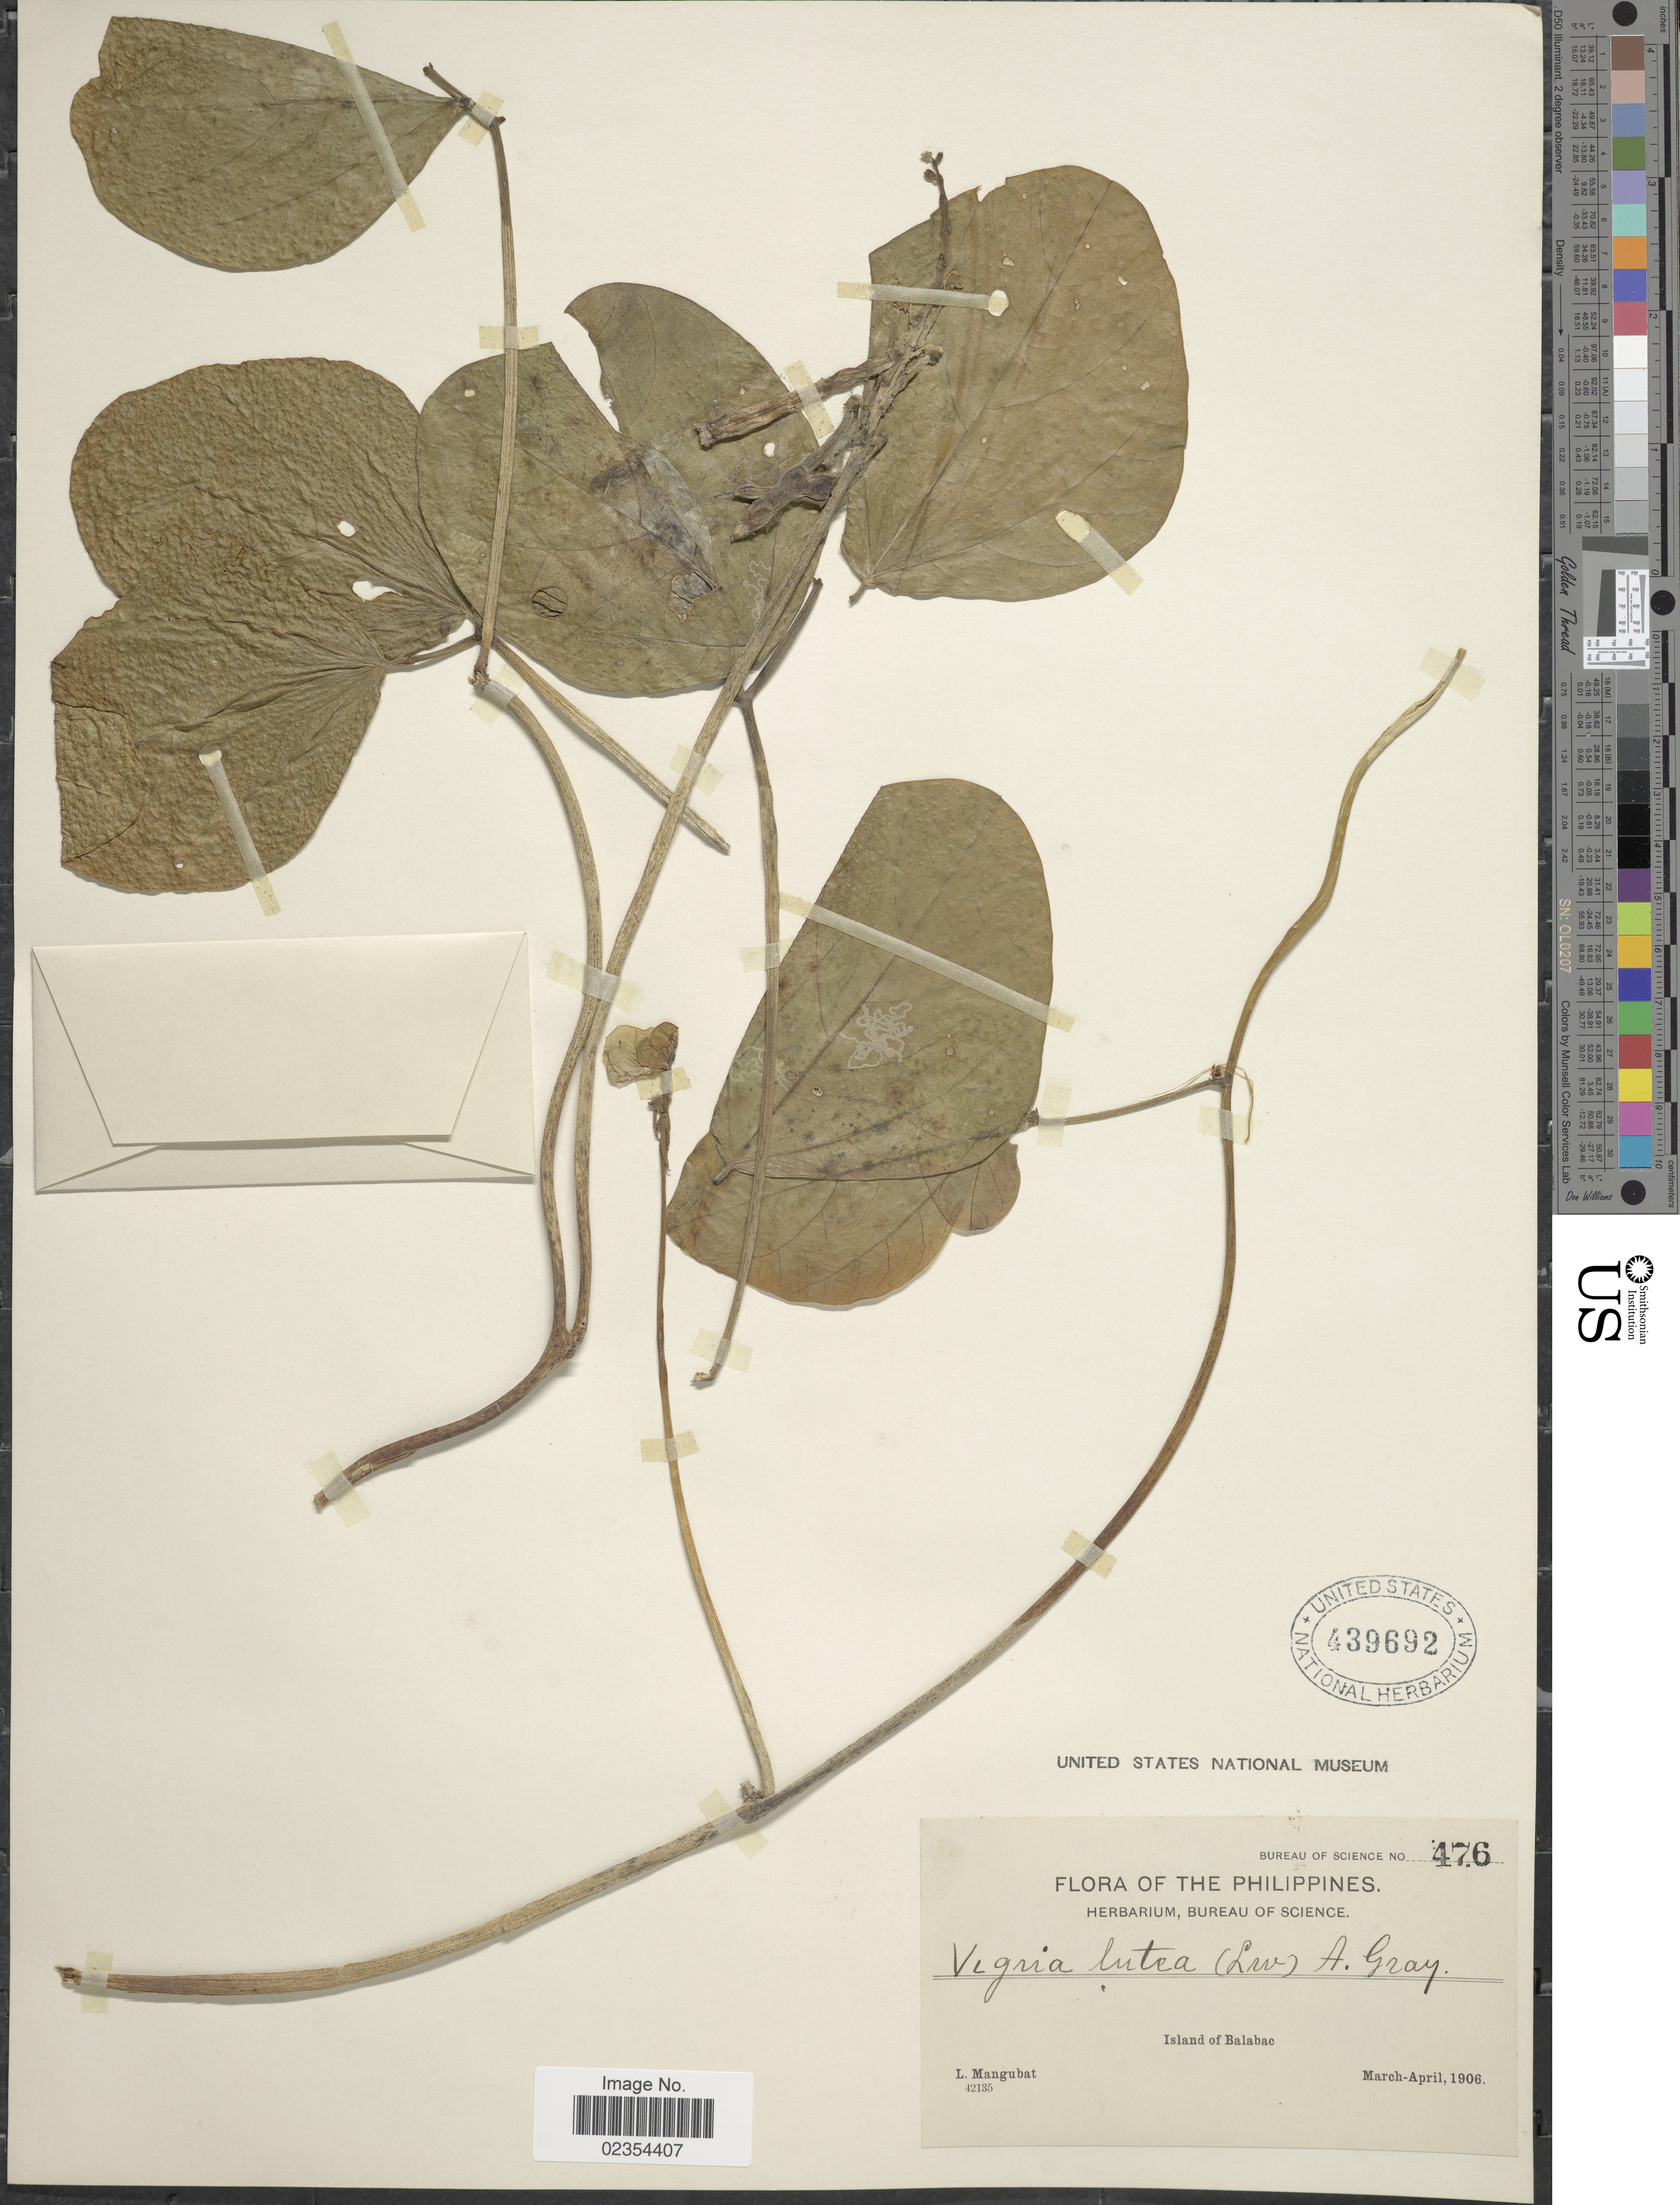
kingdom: Plantae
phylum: Tracheophyta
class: Magnoliopsida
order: Fabales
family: Fabaceae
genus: Vigna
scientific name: Vigna marina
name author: (Burm.) Merr.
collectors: L. Mangubat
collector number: Bureau of Science 476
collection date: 1906-03/1906-04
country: Philippines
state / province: Mimaropa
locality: Island of Balabac.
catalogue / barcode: US 439692